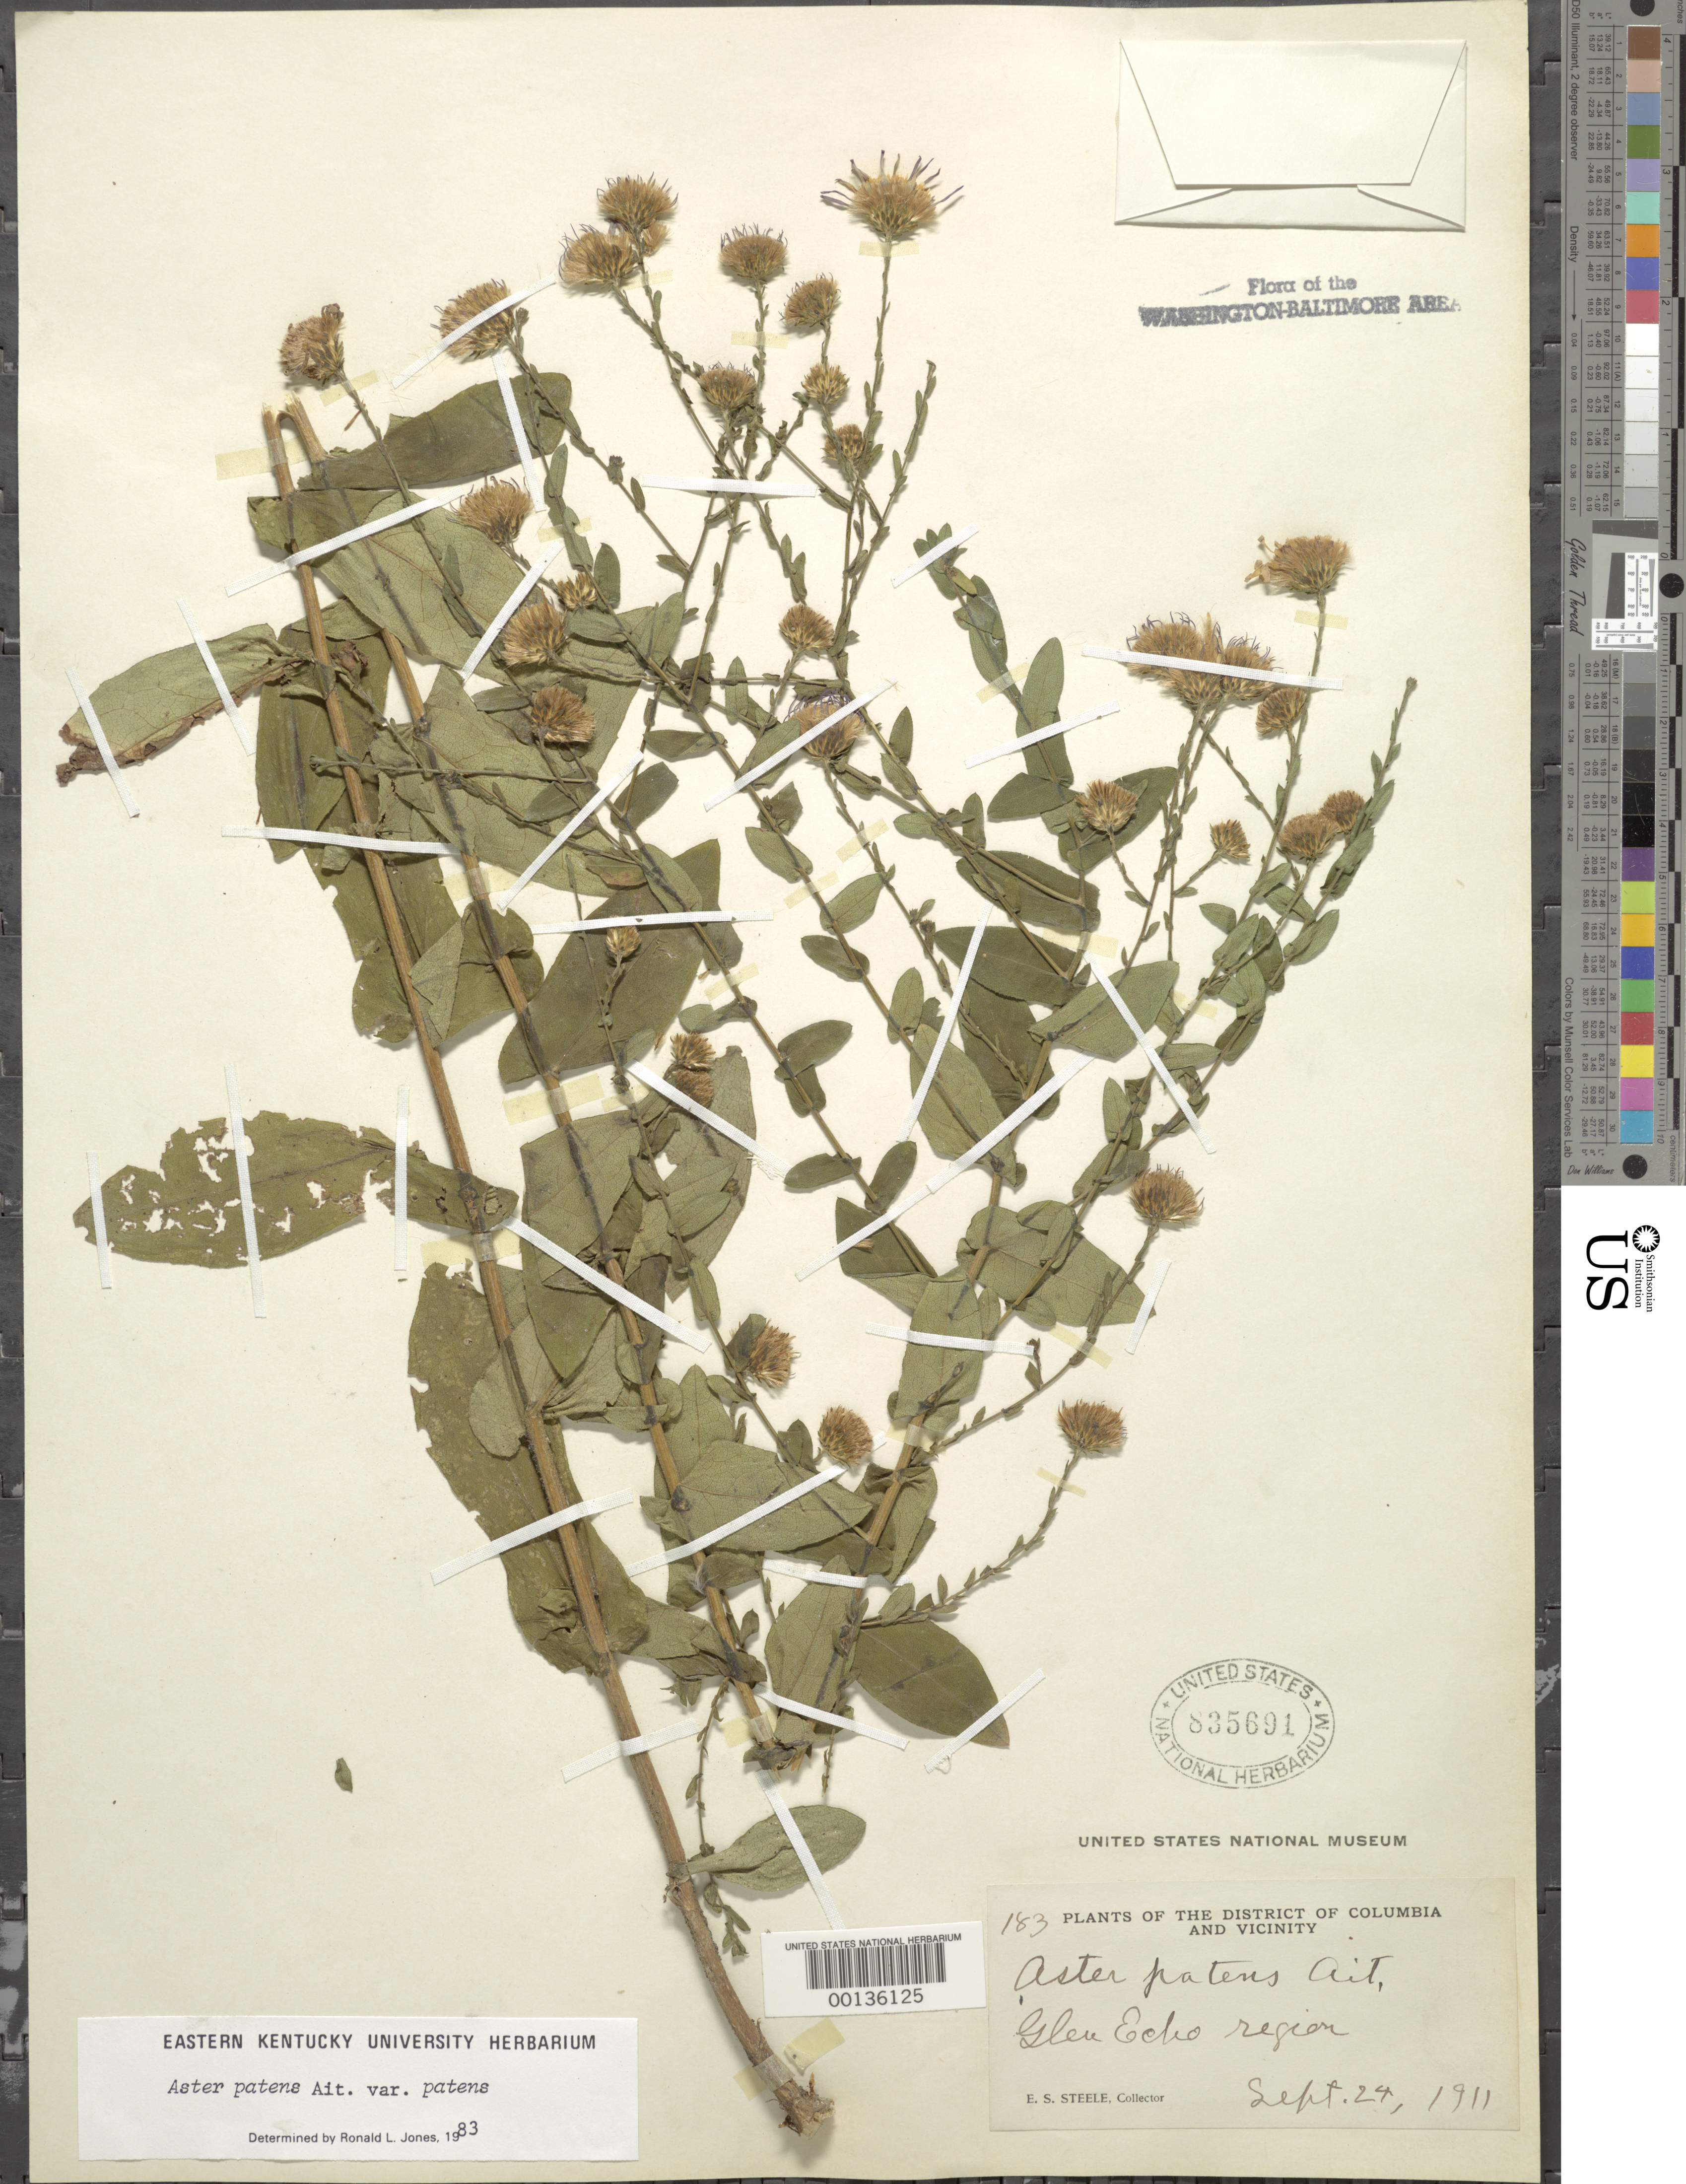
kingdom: Plantae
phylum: Tracheophyta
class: Magnoliopsida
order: Asterales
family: Asteraceae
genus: Symphyotrichum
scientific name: Symphyotrichum patens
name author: (Aiton) G.L. Nesom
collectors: E. Steele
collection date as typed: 24 Sep 1911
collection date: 1911-09-24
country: United States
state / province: Maryland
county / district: Montgomery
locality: Glen Echo Region C. & O. Canal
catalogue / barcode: US 835691